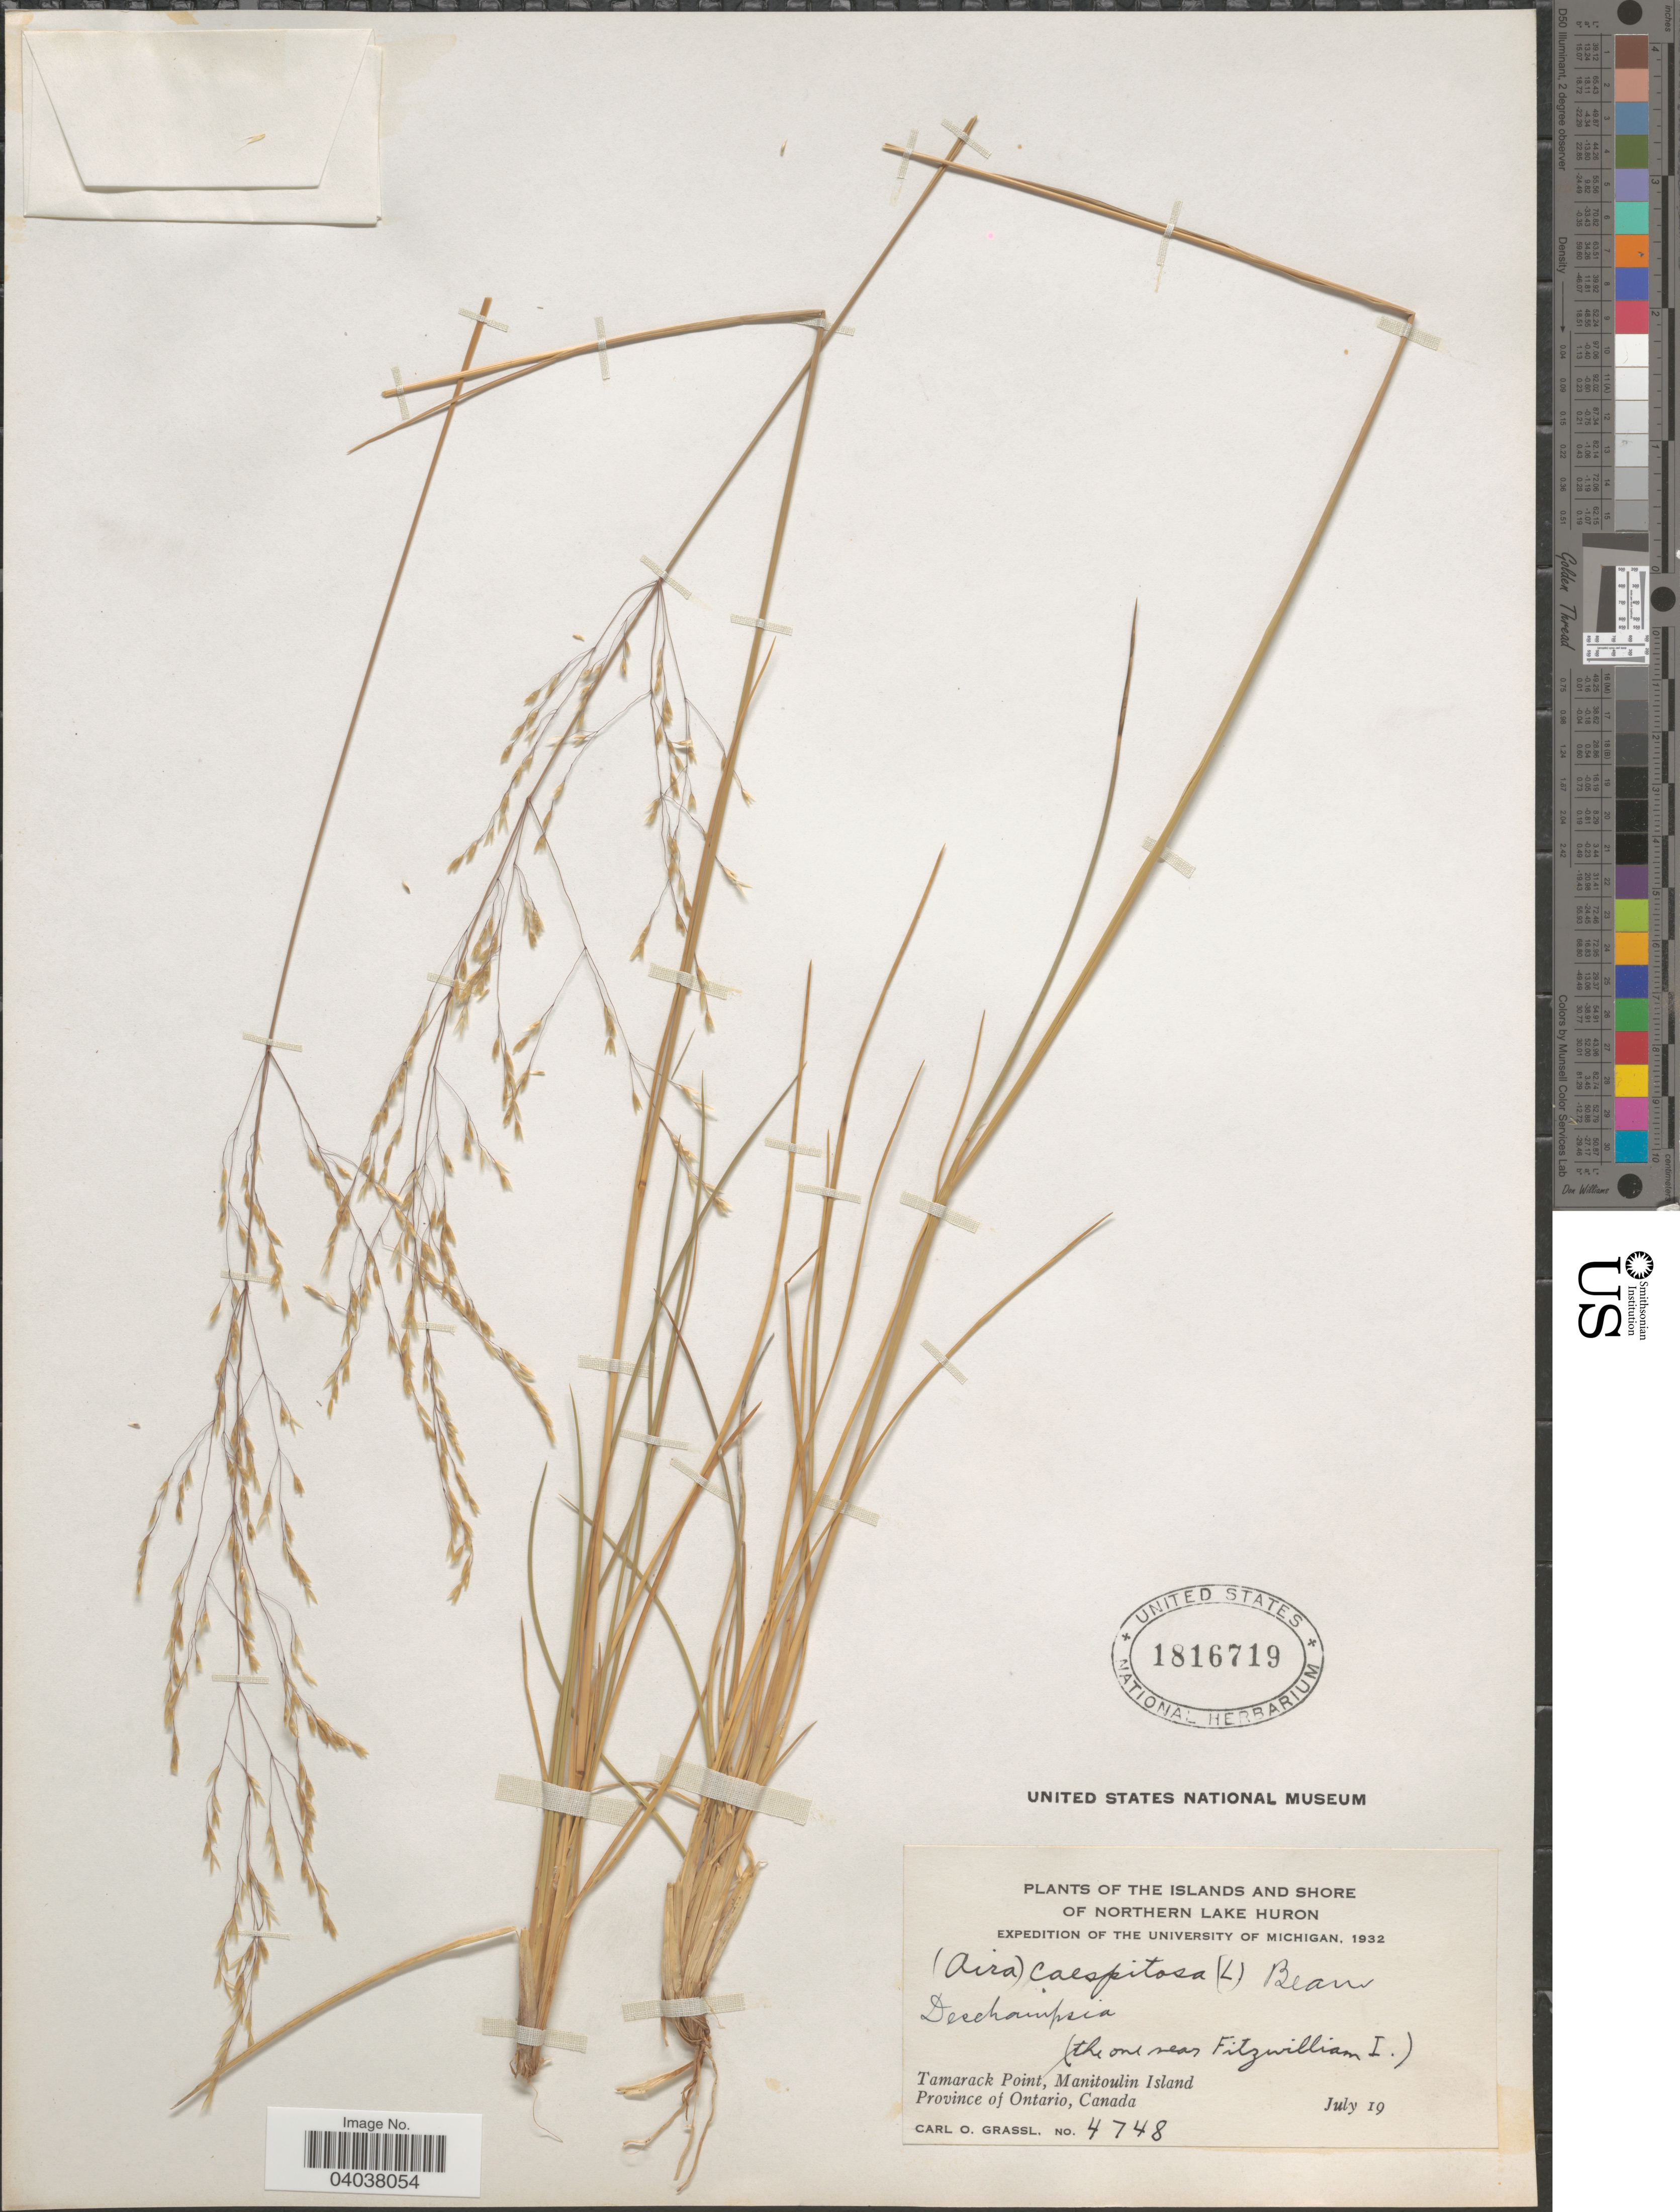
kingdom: Plantae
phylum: Tracheophyta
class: Liliopsida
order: Poales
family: Poaceae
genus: Deschampsia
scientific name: Deschampsia cespitosa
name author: (L.) P. Beauv.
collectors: C. Grassl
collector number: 4748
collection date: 1932-07-19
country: Canada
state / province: Ontario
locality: The Islands and Shore of Northern Lake Huron. (The one near Fitzwilliam I.) [unsure placement]. Tamarack Point, Manitoulin Island.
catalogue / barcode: US 1816719